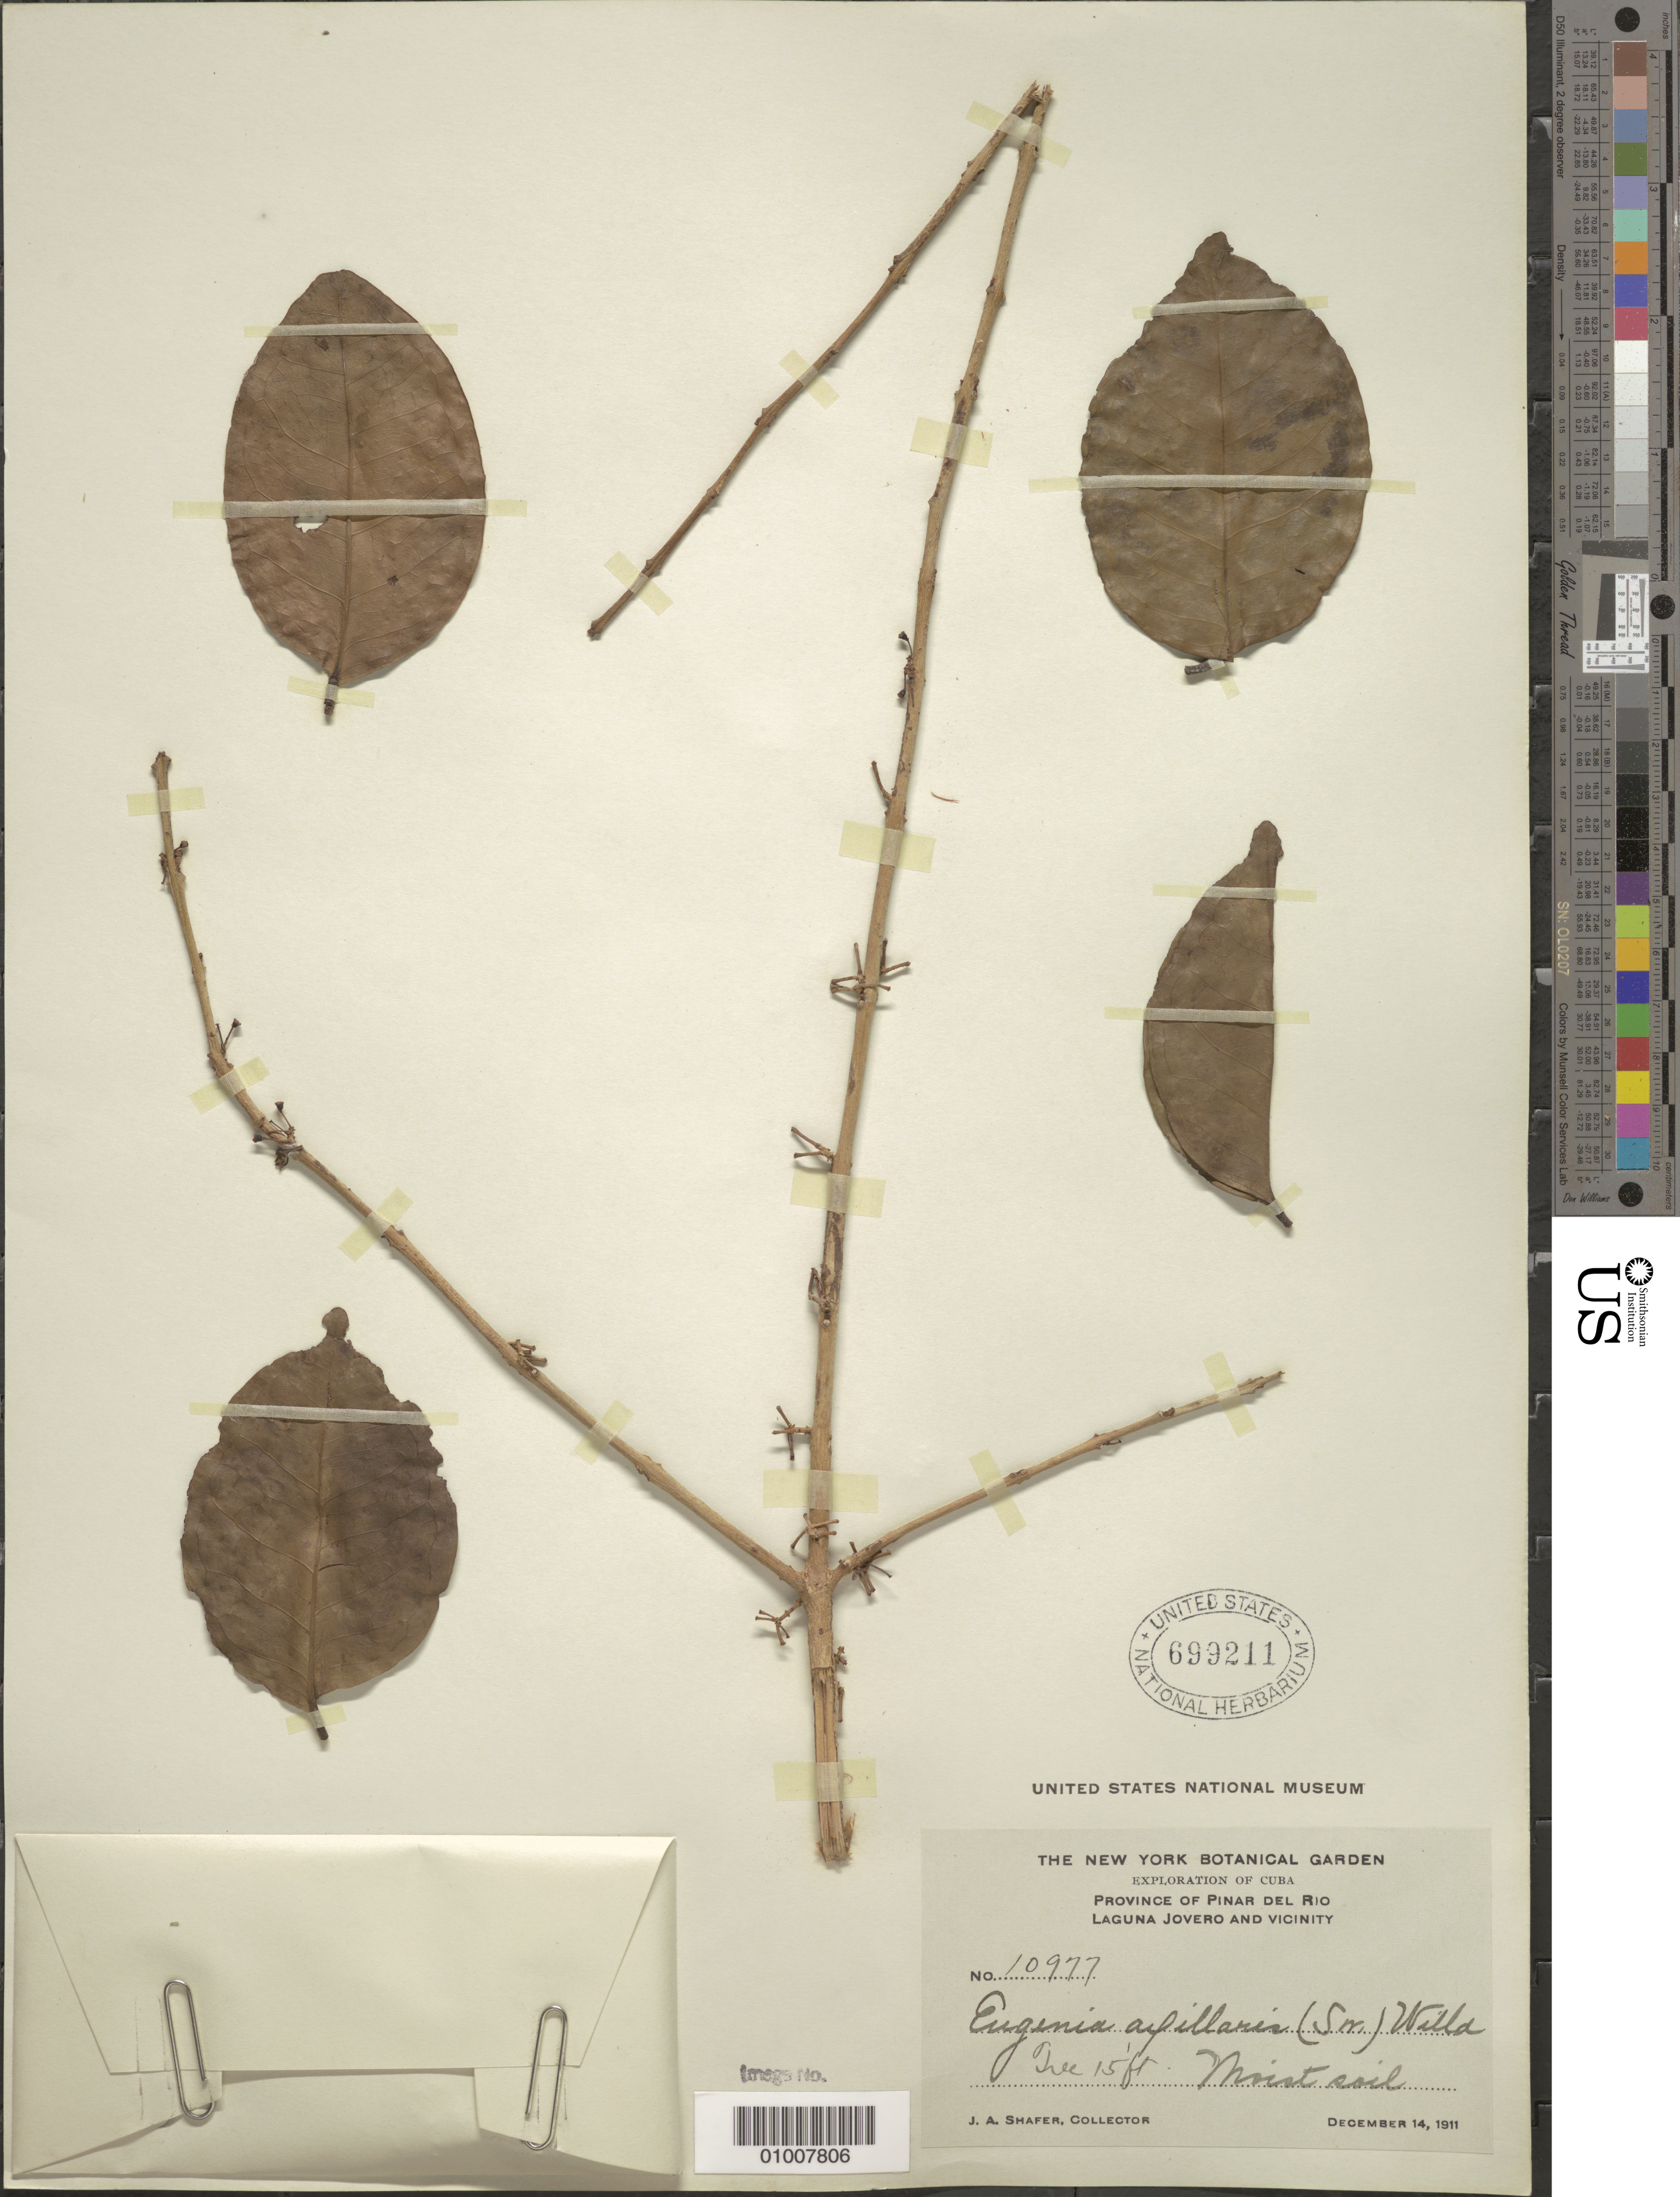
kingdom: Plantae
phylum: Tracheophyta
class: Magnoliopsida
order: Myrtales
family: Myrtaceae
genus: Eugenia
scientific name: Eugenia axillaris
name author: (Sw.) Willd.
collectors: J. A. Shafer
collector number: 10977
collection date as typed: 14 Dec 1911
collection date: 1911-12-14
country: Cuba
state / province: Pinar del Rio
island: Cuba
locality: Laguna Jovero and vicinity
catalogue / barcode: US 699211